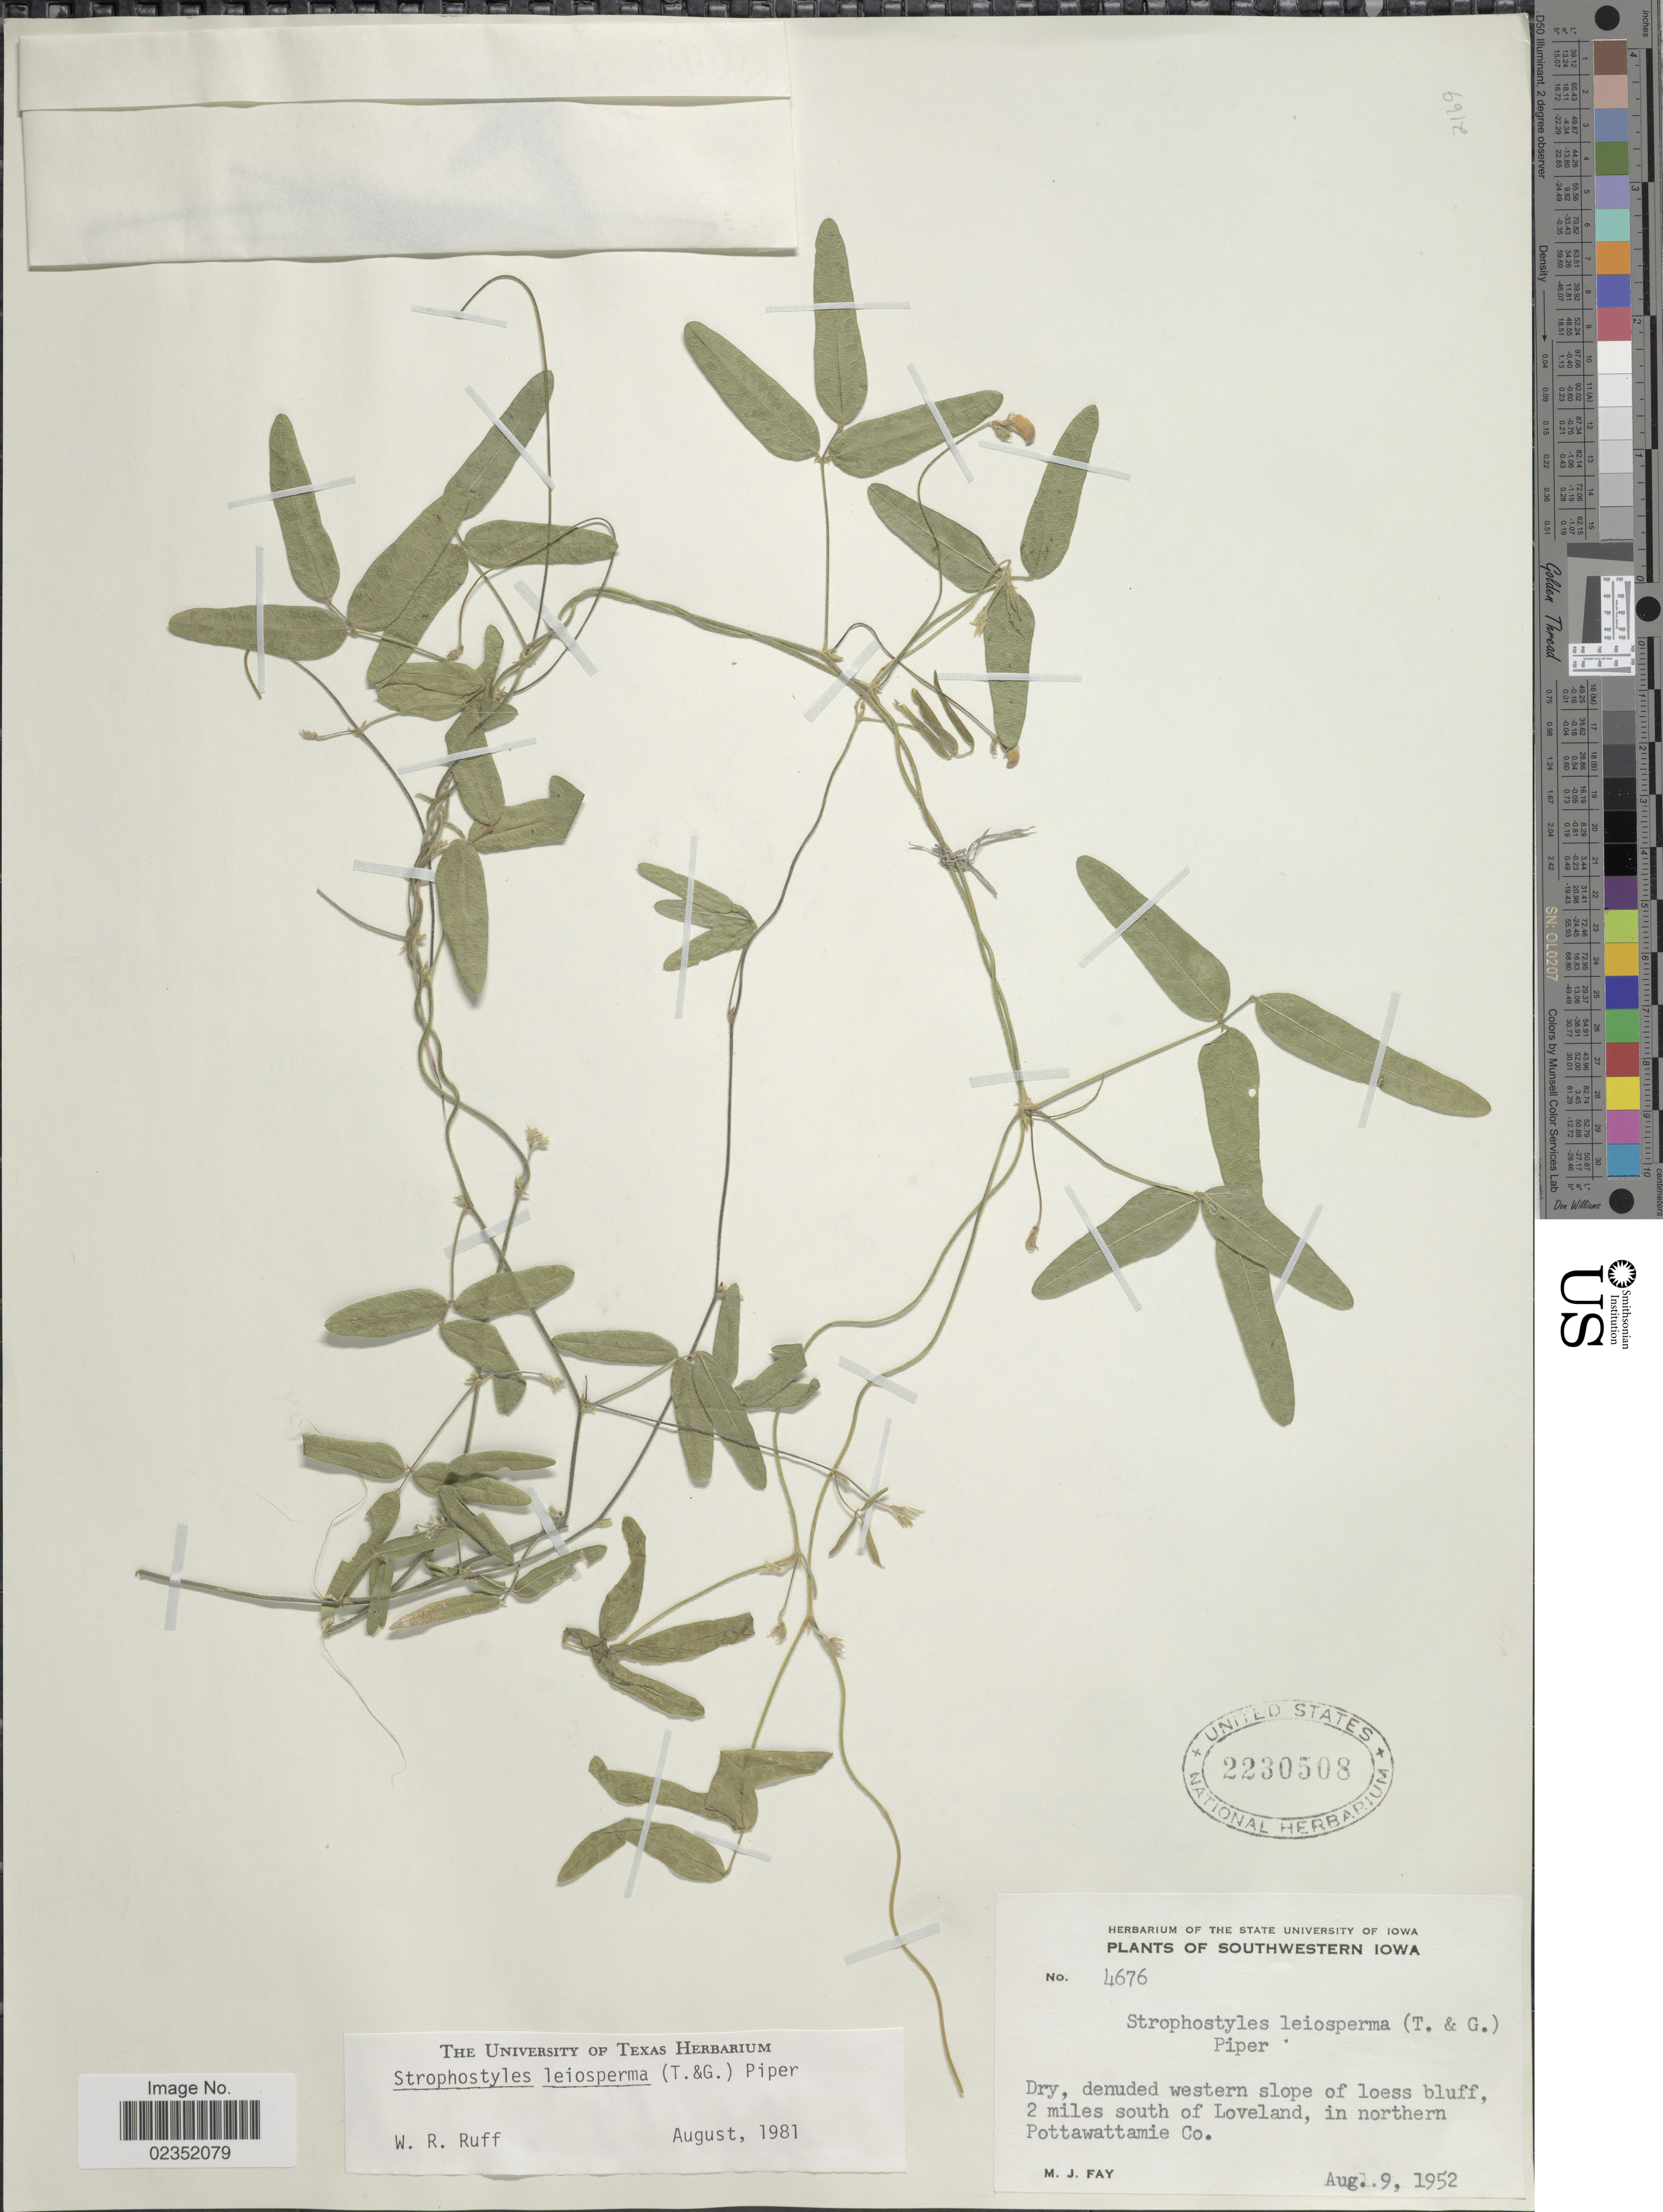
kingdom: Plantae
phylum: Tracheophyta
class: Magnoliopsida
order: Fabales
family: Fabaceae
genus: Strophostyles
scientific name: Strophostyles leiosperma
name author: (Torr. & A. Gray) Piper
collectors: M. Fay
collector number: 4676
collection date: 1952-08-09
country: United States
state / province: Iowa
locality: Southwestern Iowa, western slope of loess bluff, 2 miles south of Loveland, in northern Pottawattamie Co.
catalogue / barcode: US 2230508